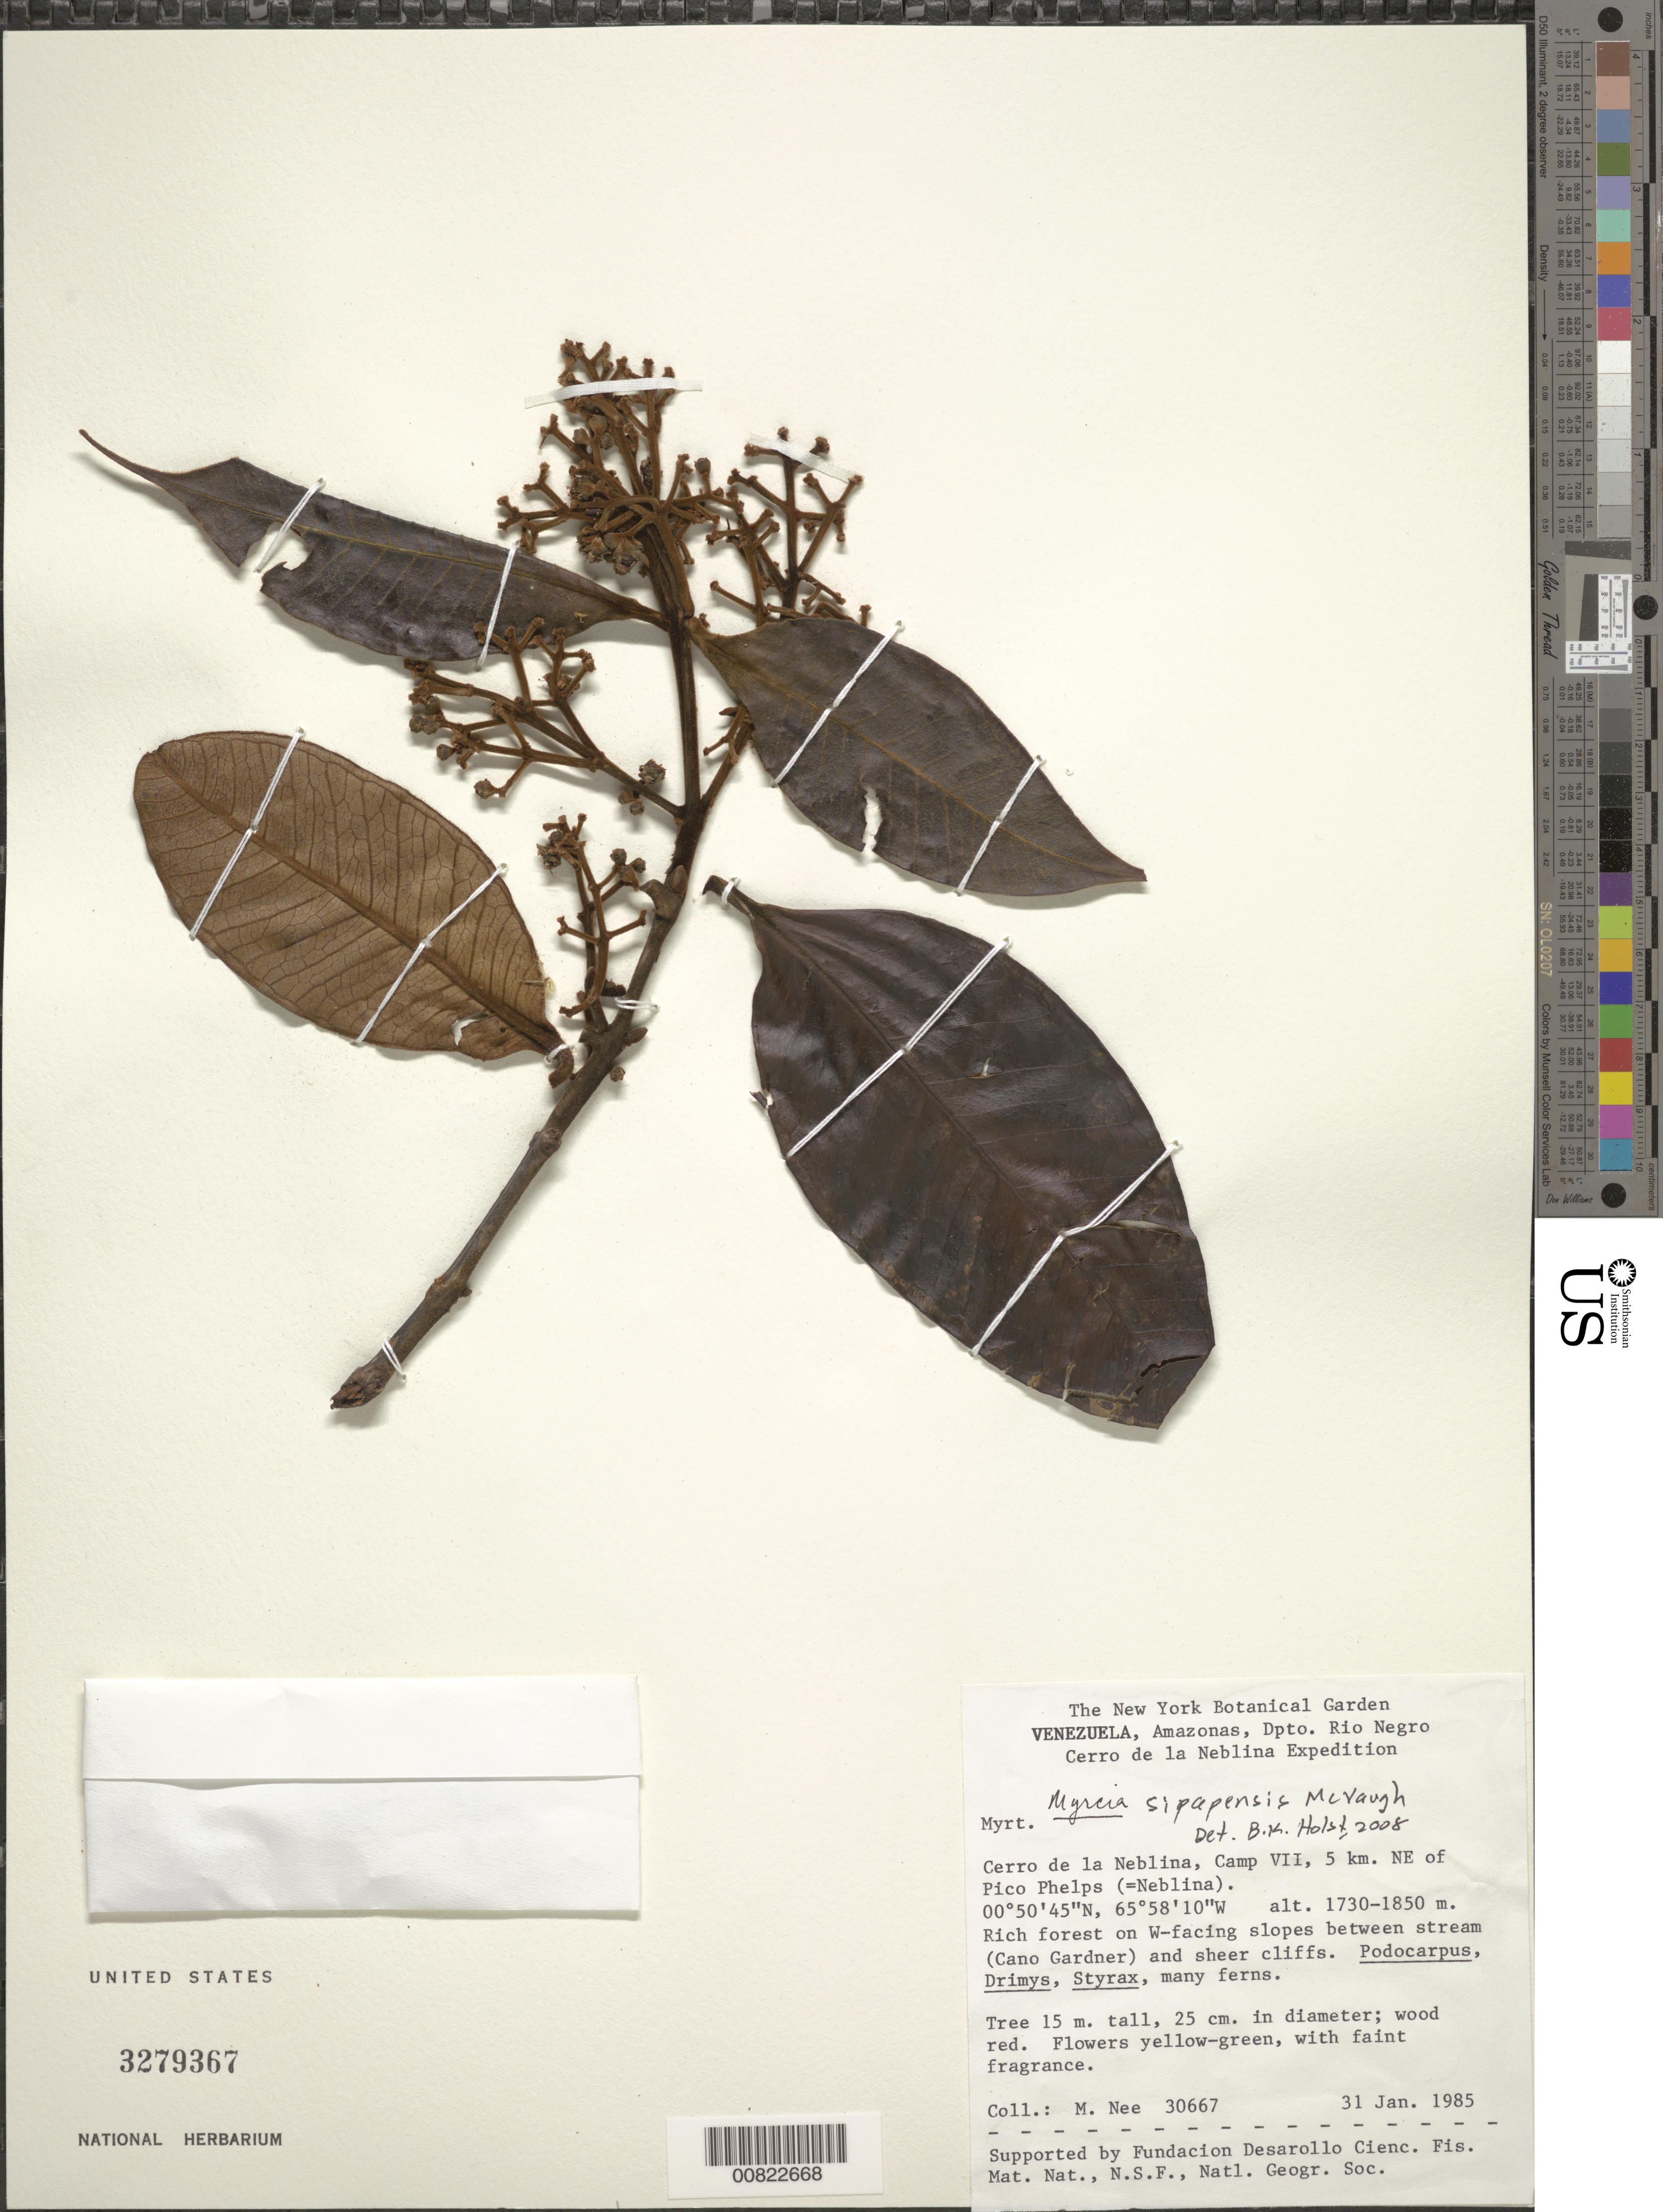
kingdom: Plantae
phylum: Tracheophyta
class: Magnoliopsida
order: Myrtales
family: Myrtaceae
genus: Myrcia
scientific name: Myrcia sipapensis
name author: McVaugh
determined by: Holst, Bruce K.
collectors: M. Nee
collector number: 30667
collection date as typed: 31-Jan-85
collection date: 1985-01-31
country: Venezuela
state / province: Amazonas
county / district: Río Negro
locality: Cerro de la Neblina, Camp VII, 5 km NE of Pico Phelps (=Neblina)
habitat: Rich forest on W-facing slopes between stream (Cano Gardner) and sheer cliffs; Podocarpus, Drimys, Styrax, many ferns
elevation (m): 1730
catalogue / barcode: US 3279367